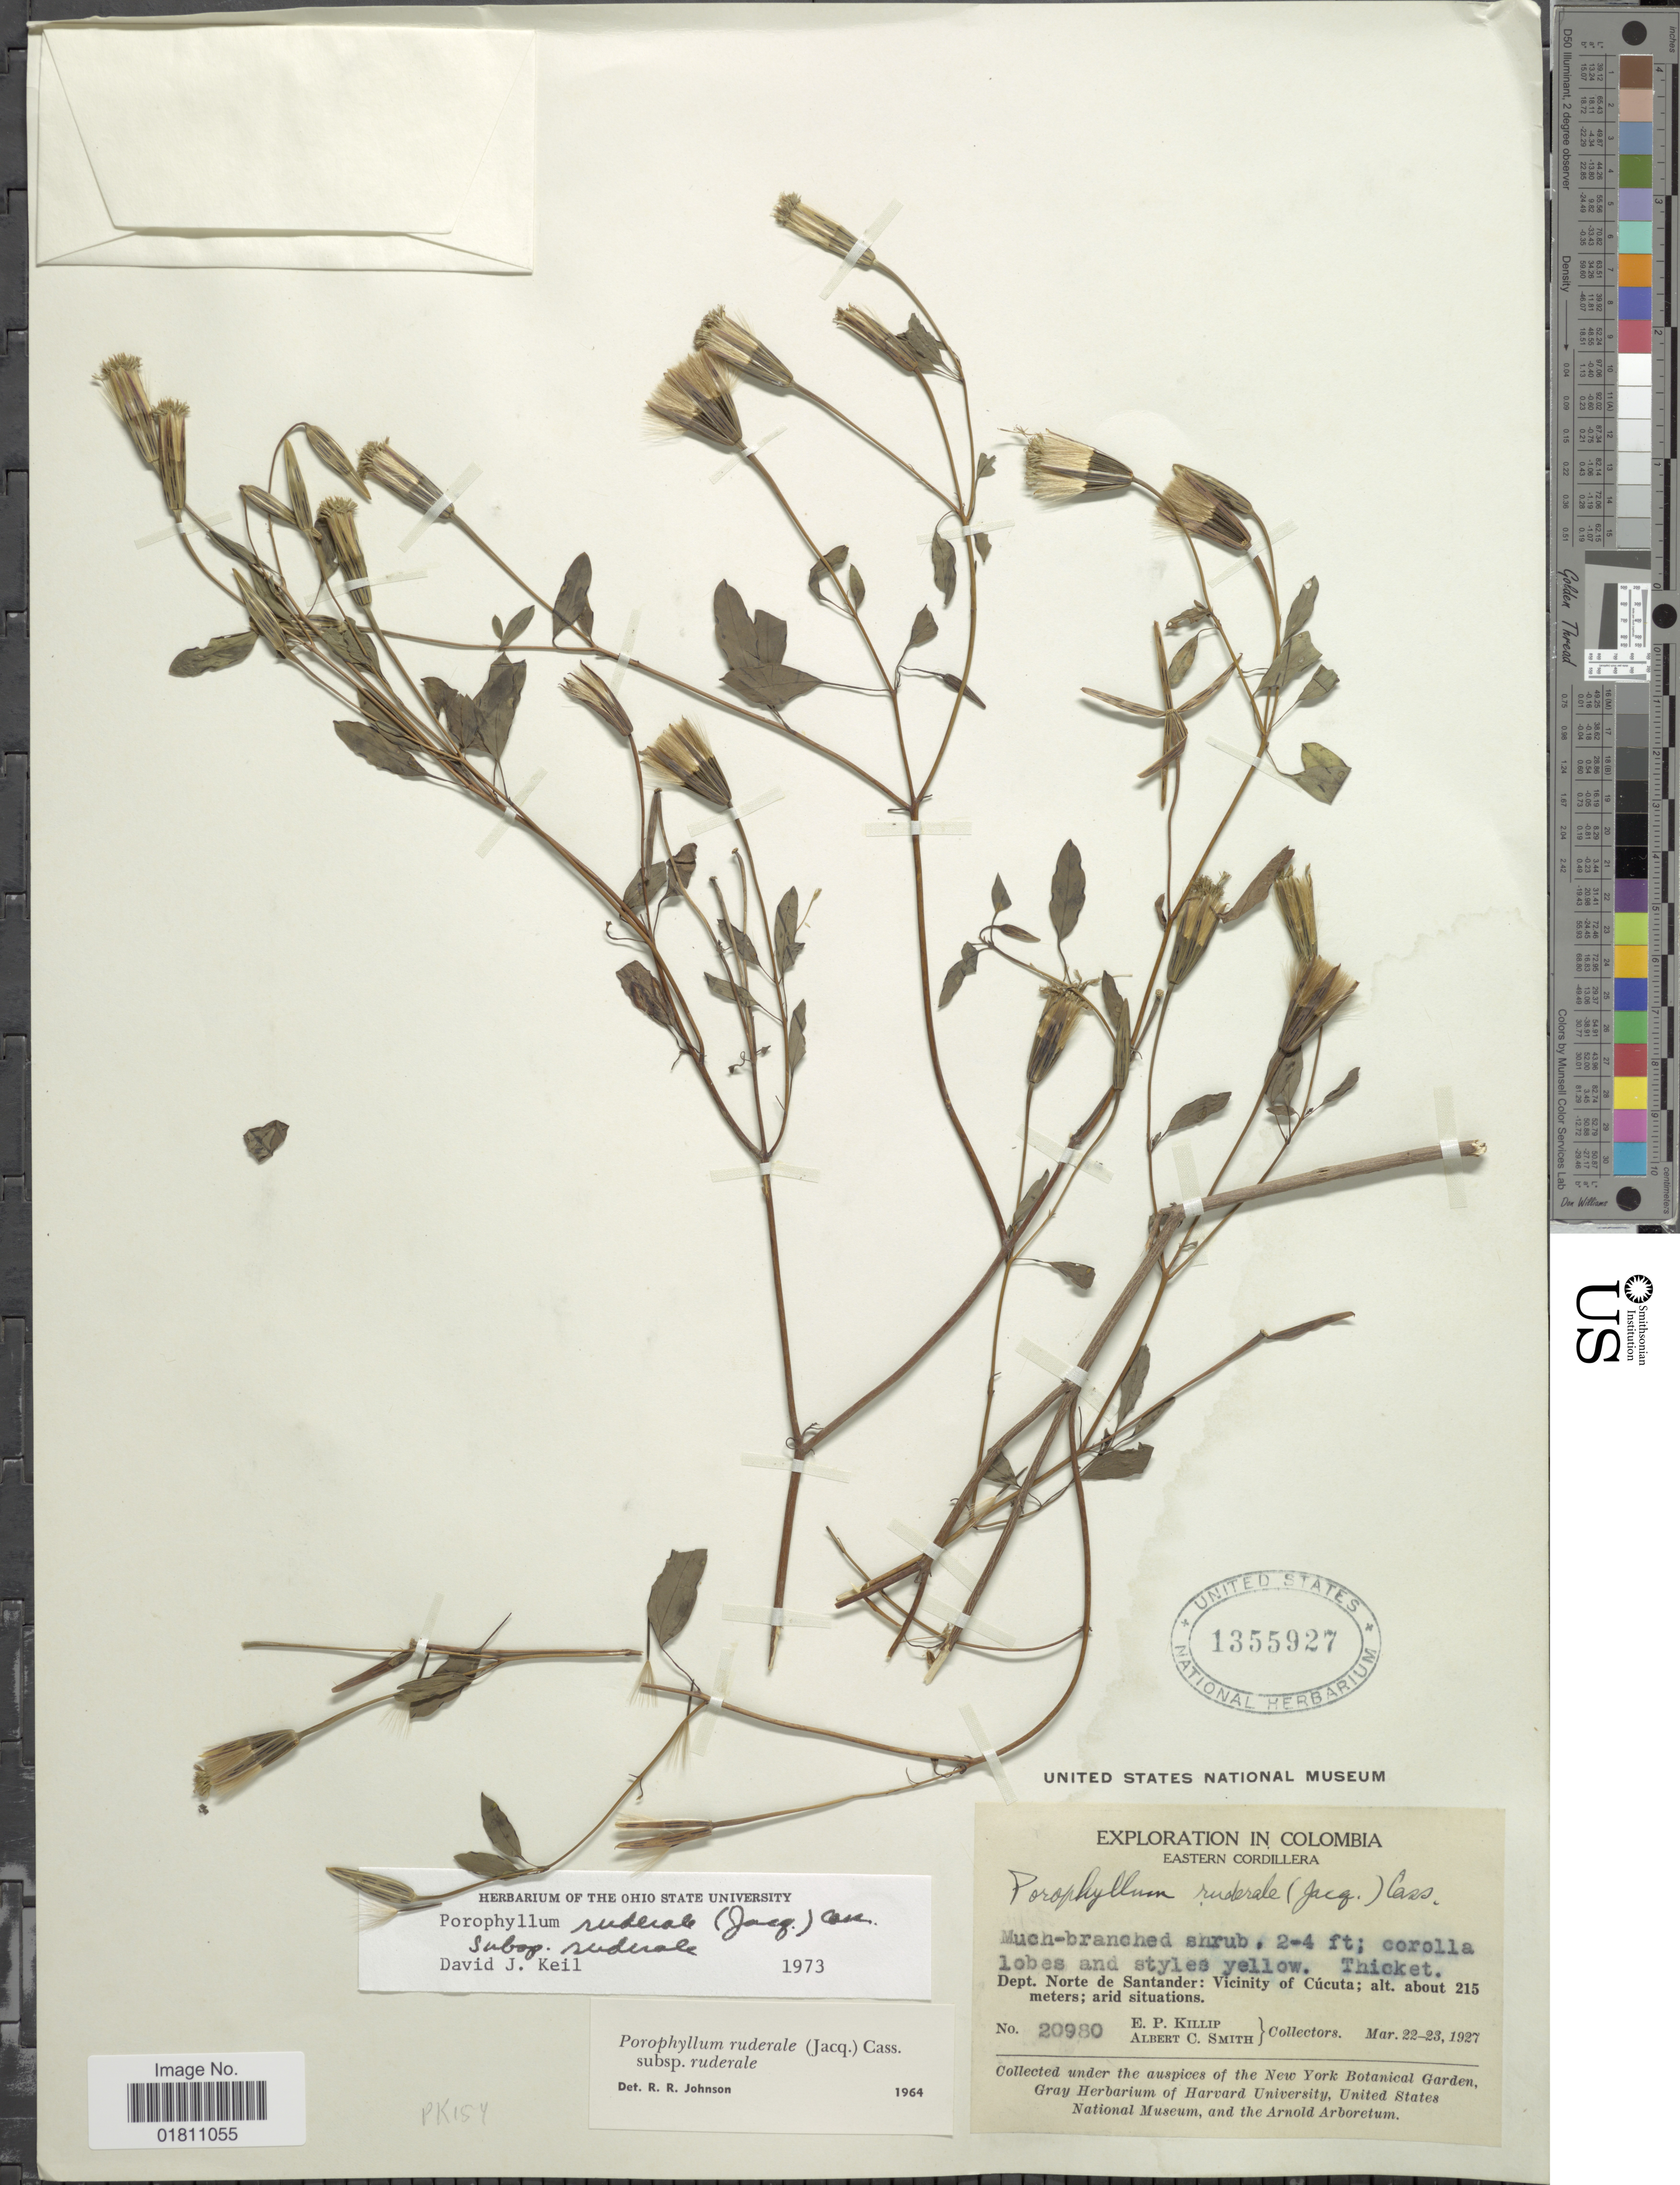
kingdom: Plantae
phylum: Tracheophyta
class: Magnoliopsida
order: Asterales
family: Asteraceae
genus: Porophyllum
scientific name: Porophyllum ruderale subsp. ruderale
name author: (Jacq.) Cass.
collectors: E. P. Killip & A. C. Smith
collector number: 20980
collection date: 1927-03-22/1927-03-23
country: Colombia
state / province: Norte de Santander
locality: Eastern Cordillera, Dept. Norte de Santander: vicinity of Cúcuta; arid situations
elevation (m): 215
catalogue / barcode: US 1355927